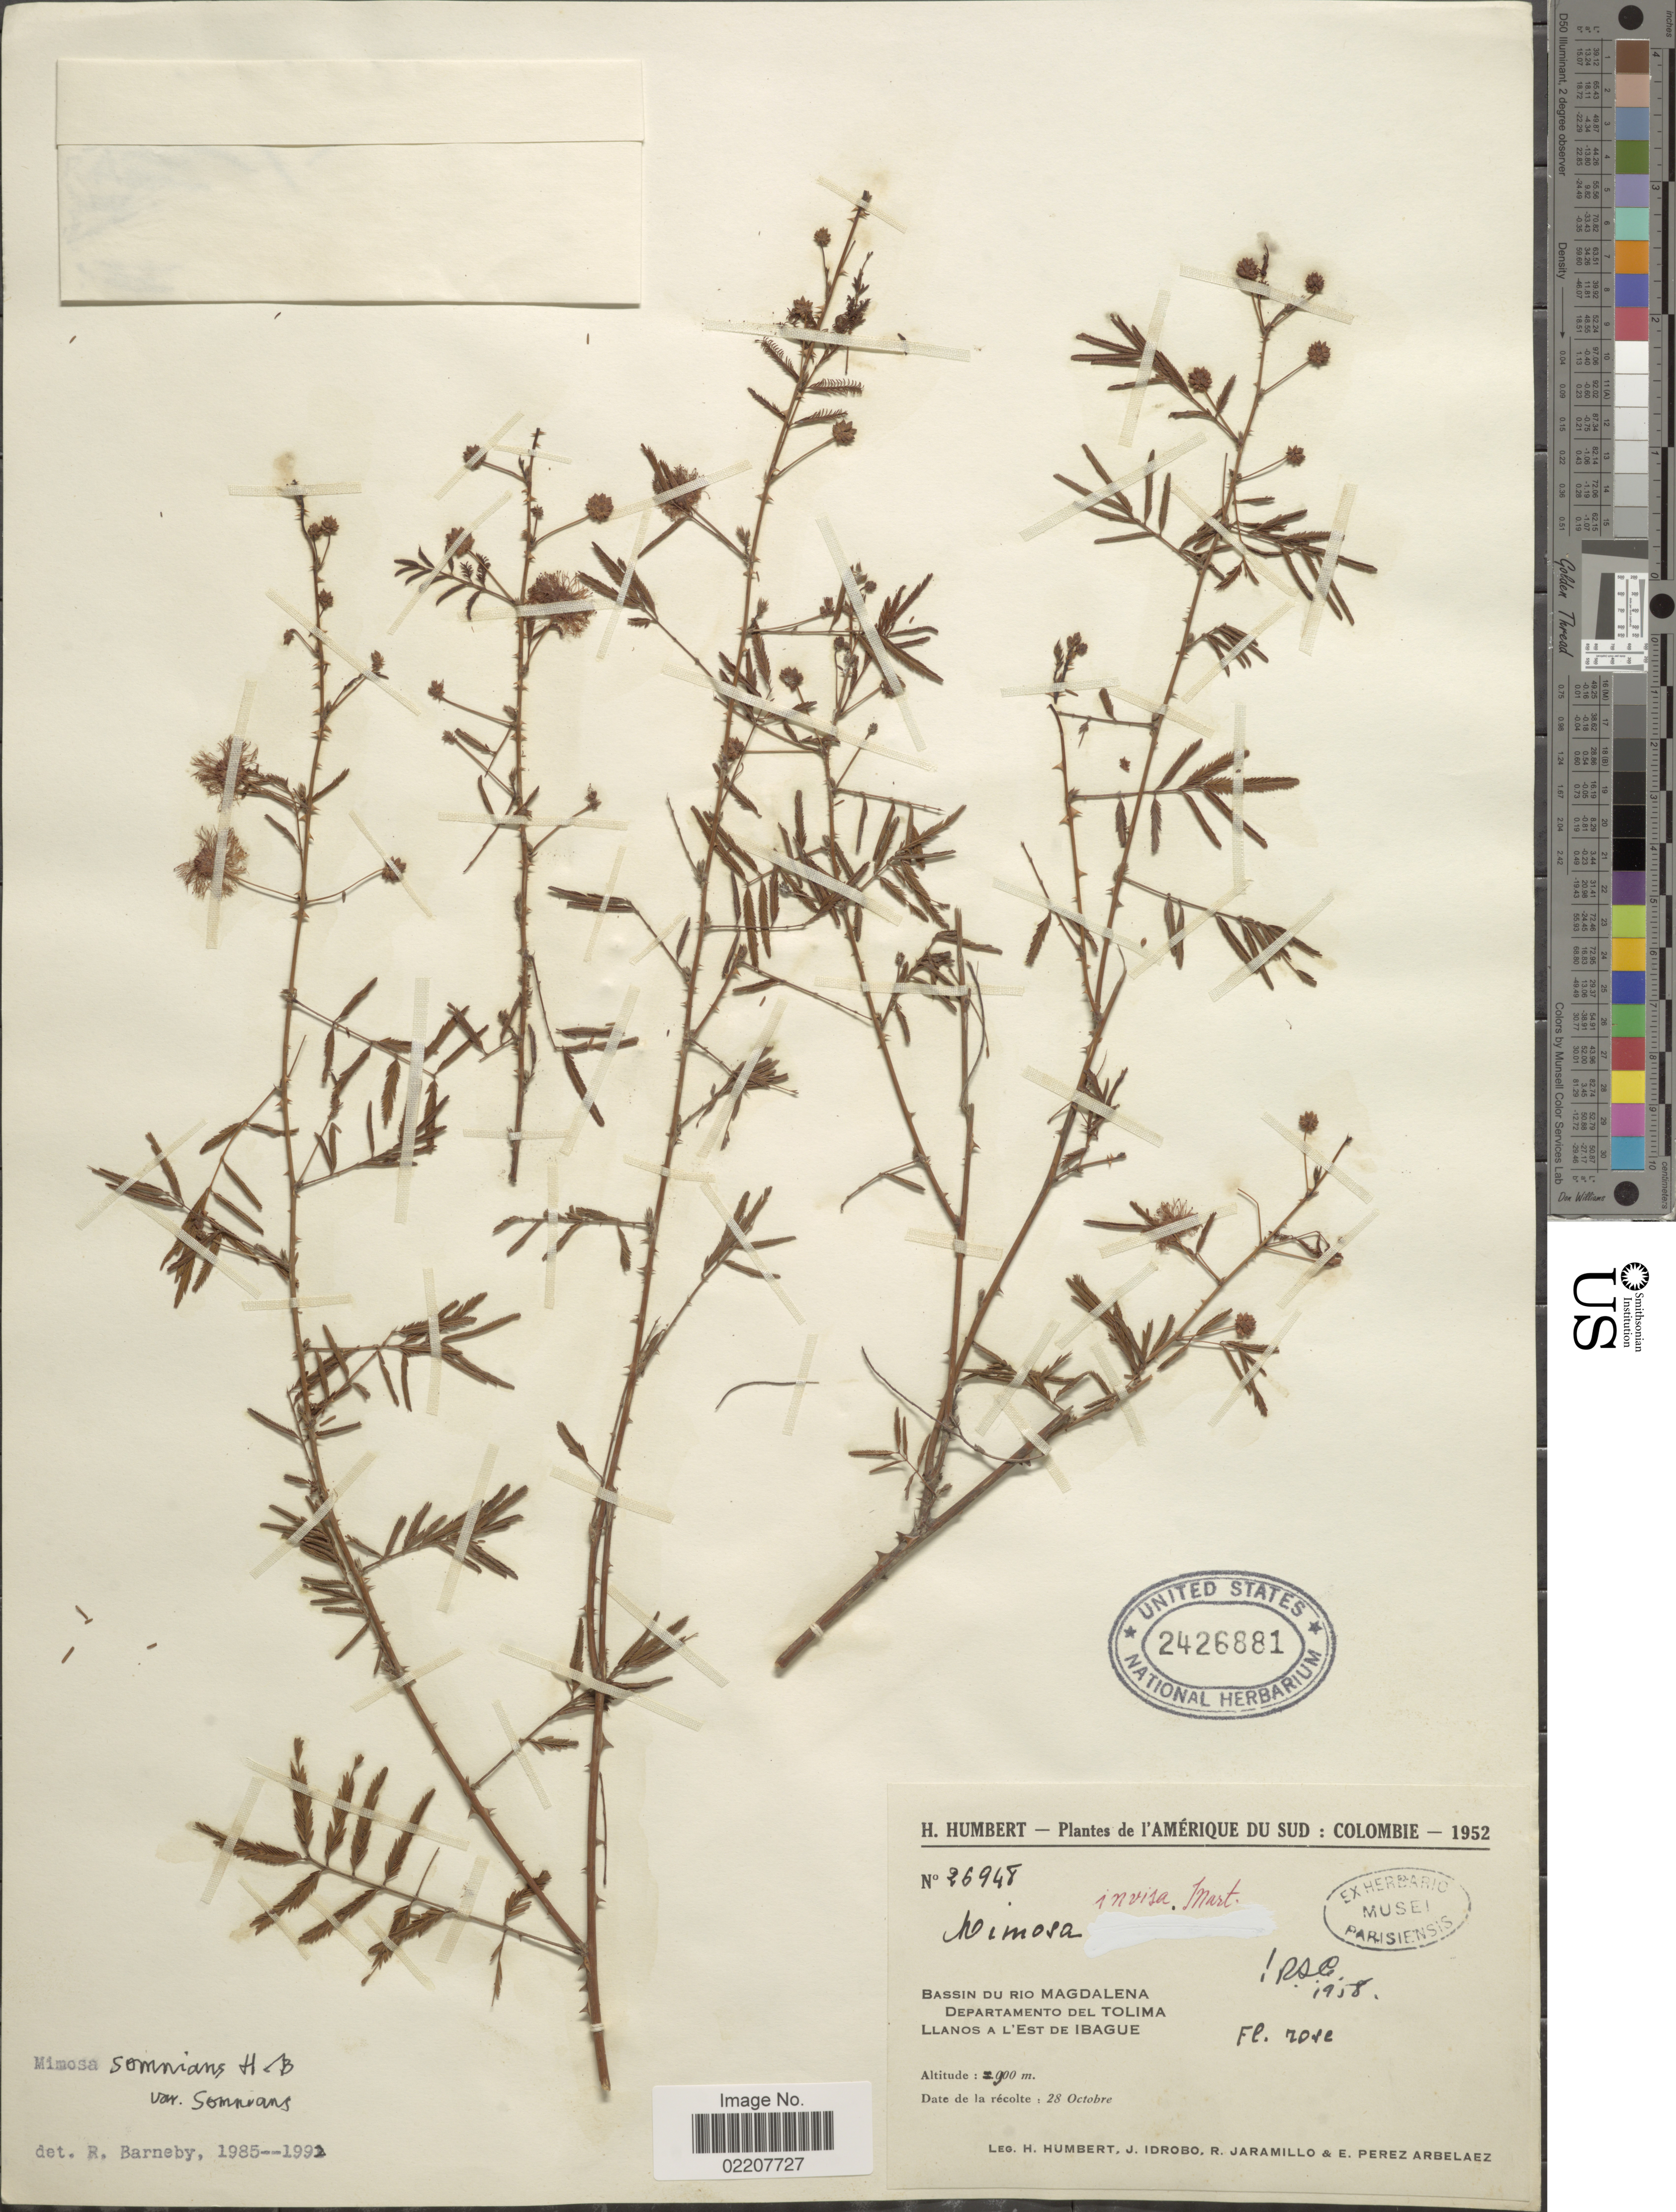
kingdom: Plantae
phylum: Tracheophyta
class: Magnoliopsida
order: Fabales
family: Fabaceae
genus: Mimosa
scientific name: Mimosa somnians var. somnians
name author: Humb. & Bonpl. ex Willd.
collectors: H. Humbert, J. M. Idrobo, R. Jaramillo & E. Pérez Arbeláez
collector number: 26948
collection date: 1952-10-28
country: Colombia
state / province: Tolima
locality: Bassin Du Rio Magdalena, Departamento del Tolima, Llanos a L'est de Ibague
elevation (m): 900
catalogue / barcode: US 2426881